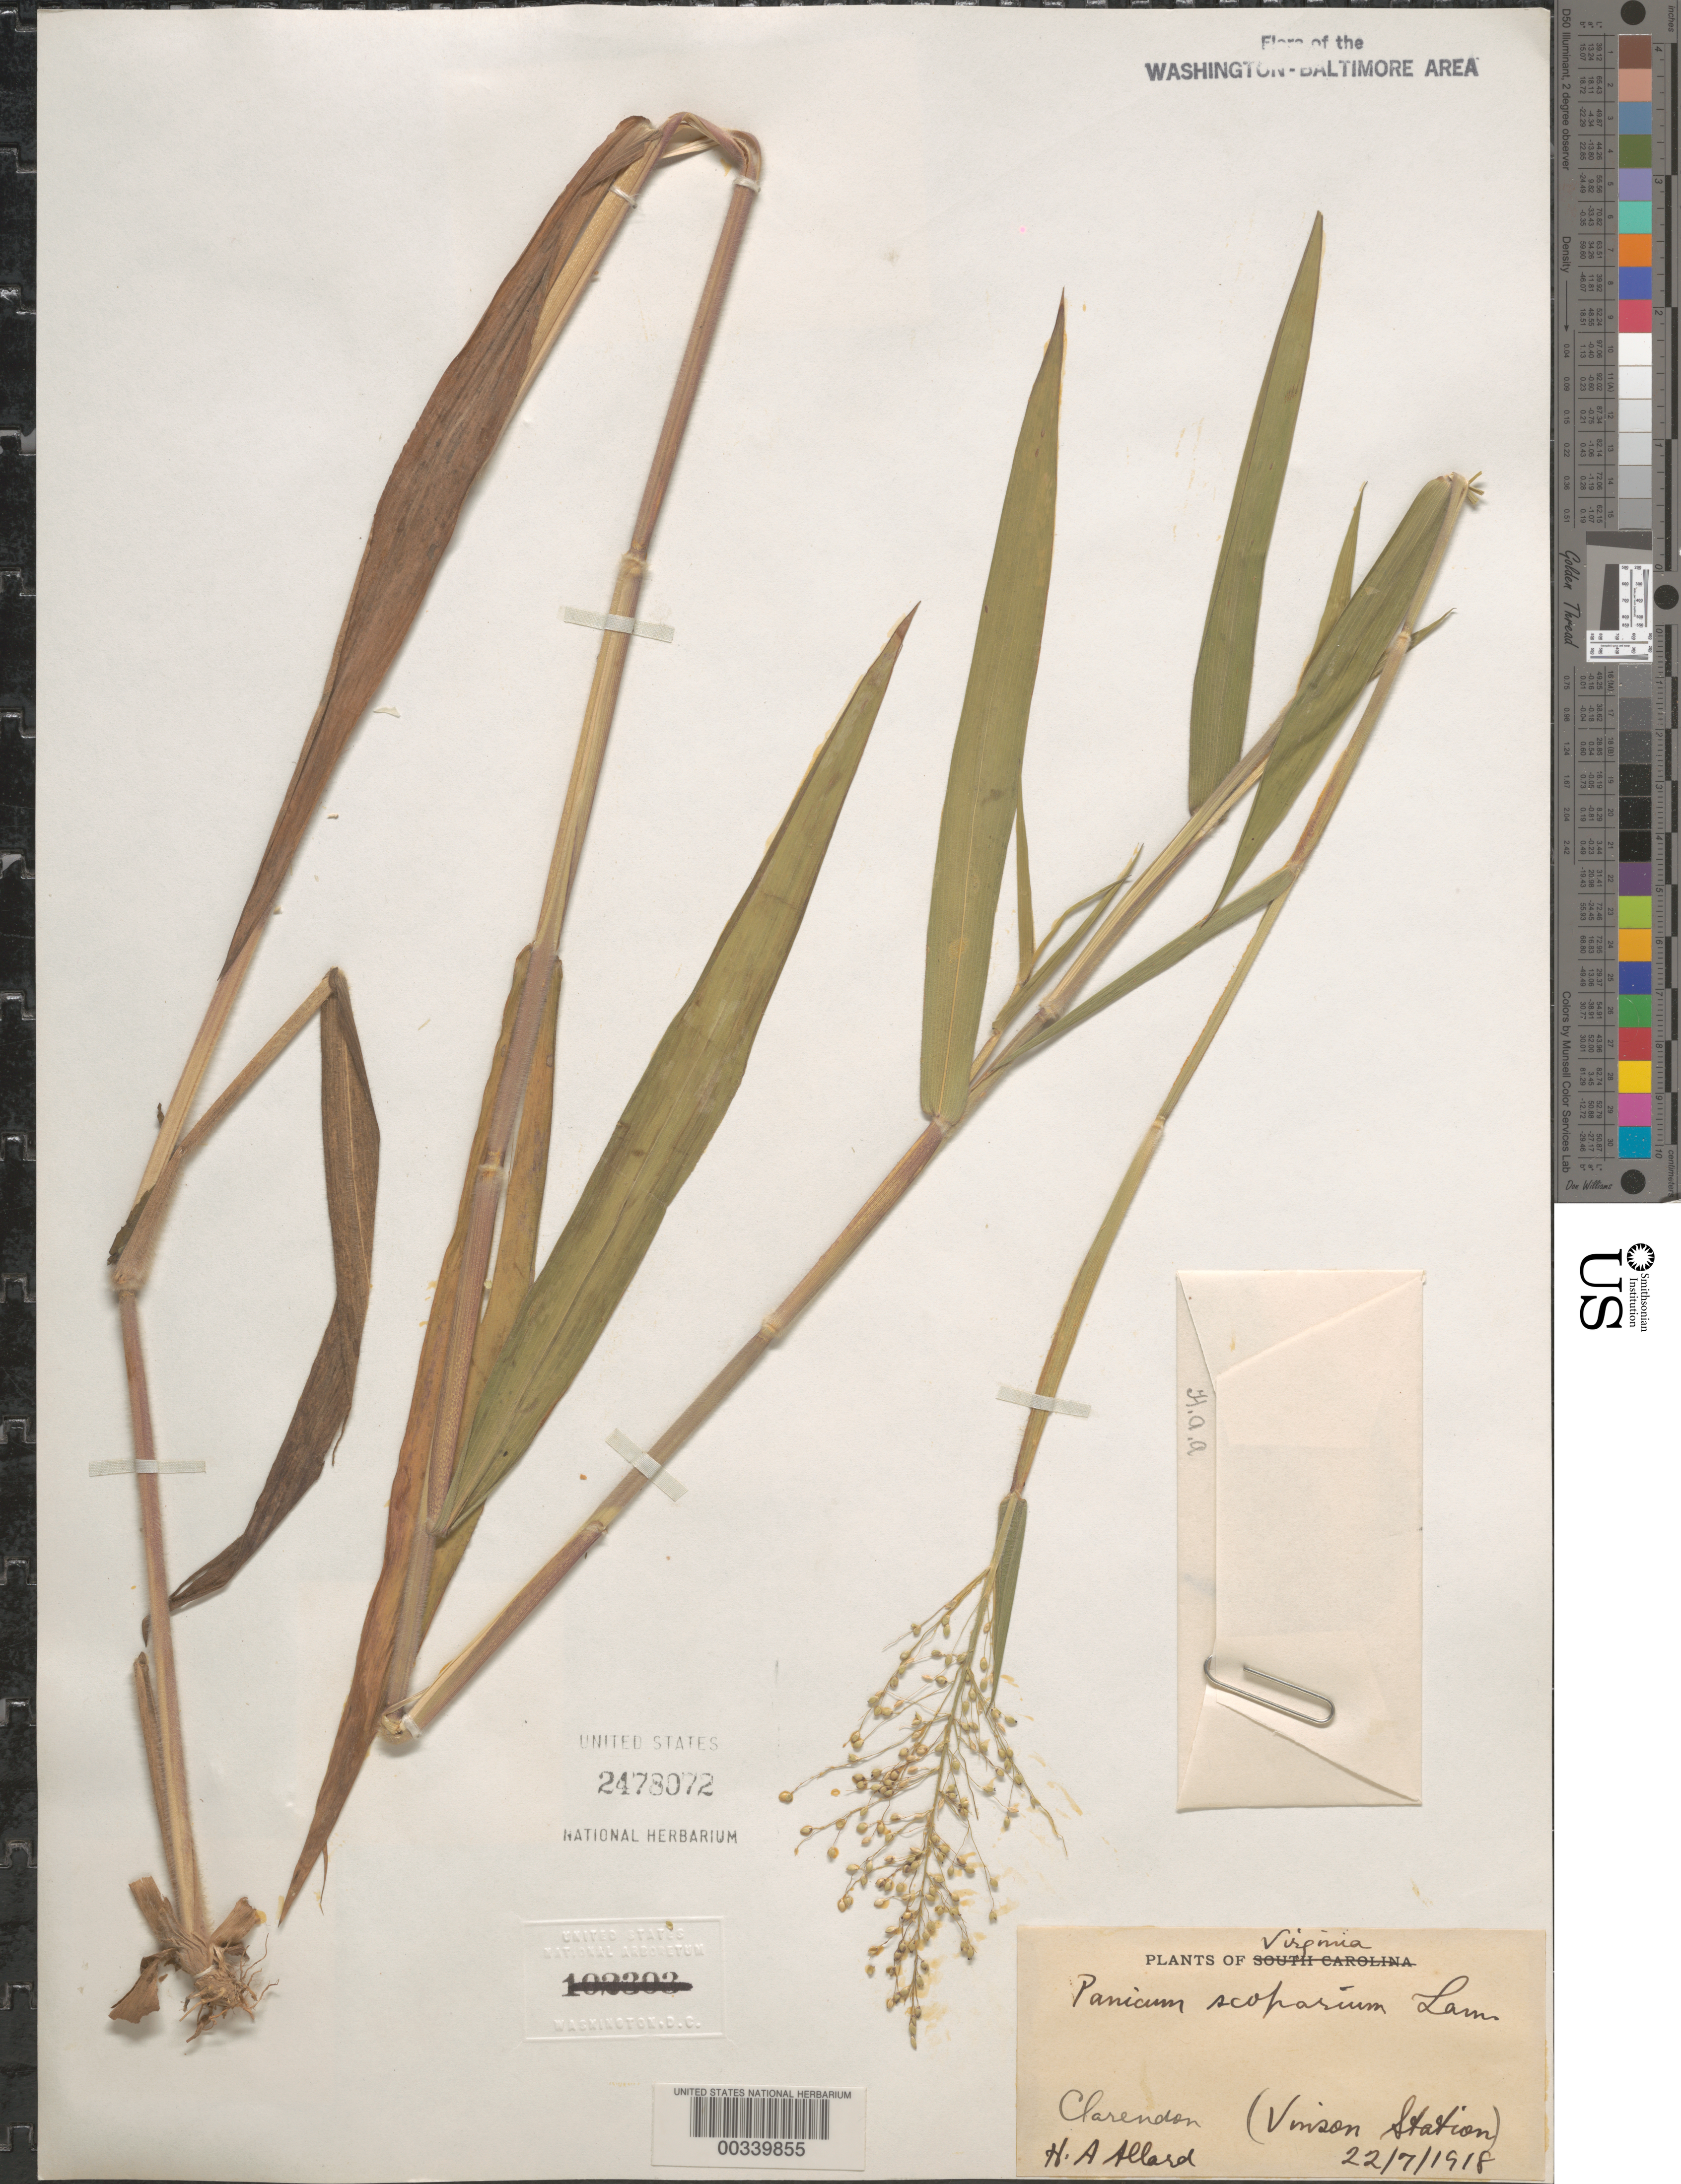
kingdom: Plantae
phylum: Tracheophyta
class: Liliopsida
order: Poales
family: Poaceae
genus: Dichanthelium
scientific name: Dichanthelium scoparium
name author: (Lam.) Gould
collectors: H. A. Allard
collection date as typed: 22 Jul 1918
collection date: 1918-07-22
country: United States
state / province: Virginia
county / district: Arlington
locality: Clarendon, Vinson Station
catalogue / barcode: US 2478072